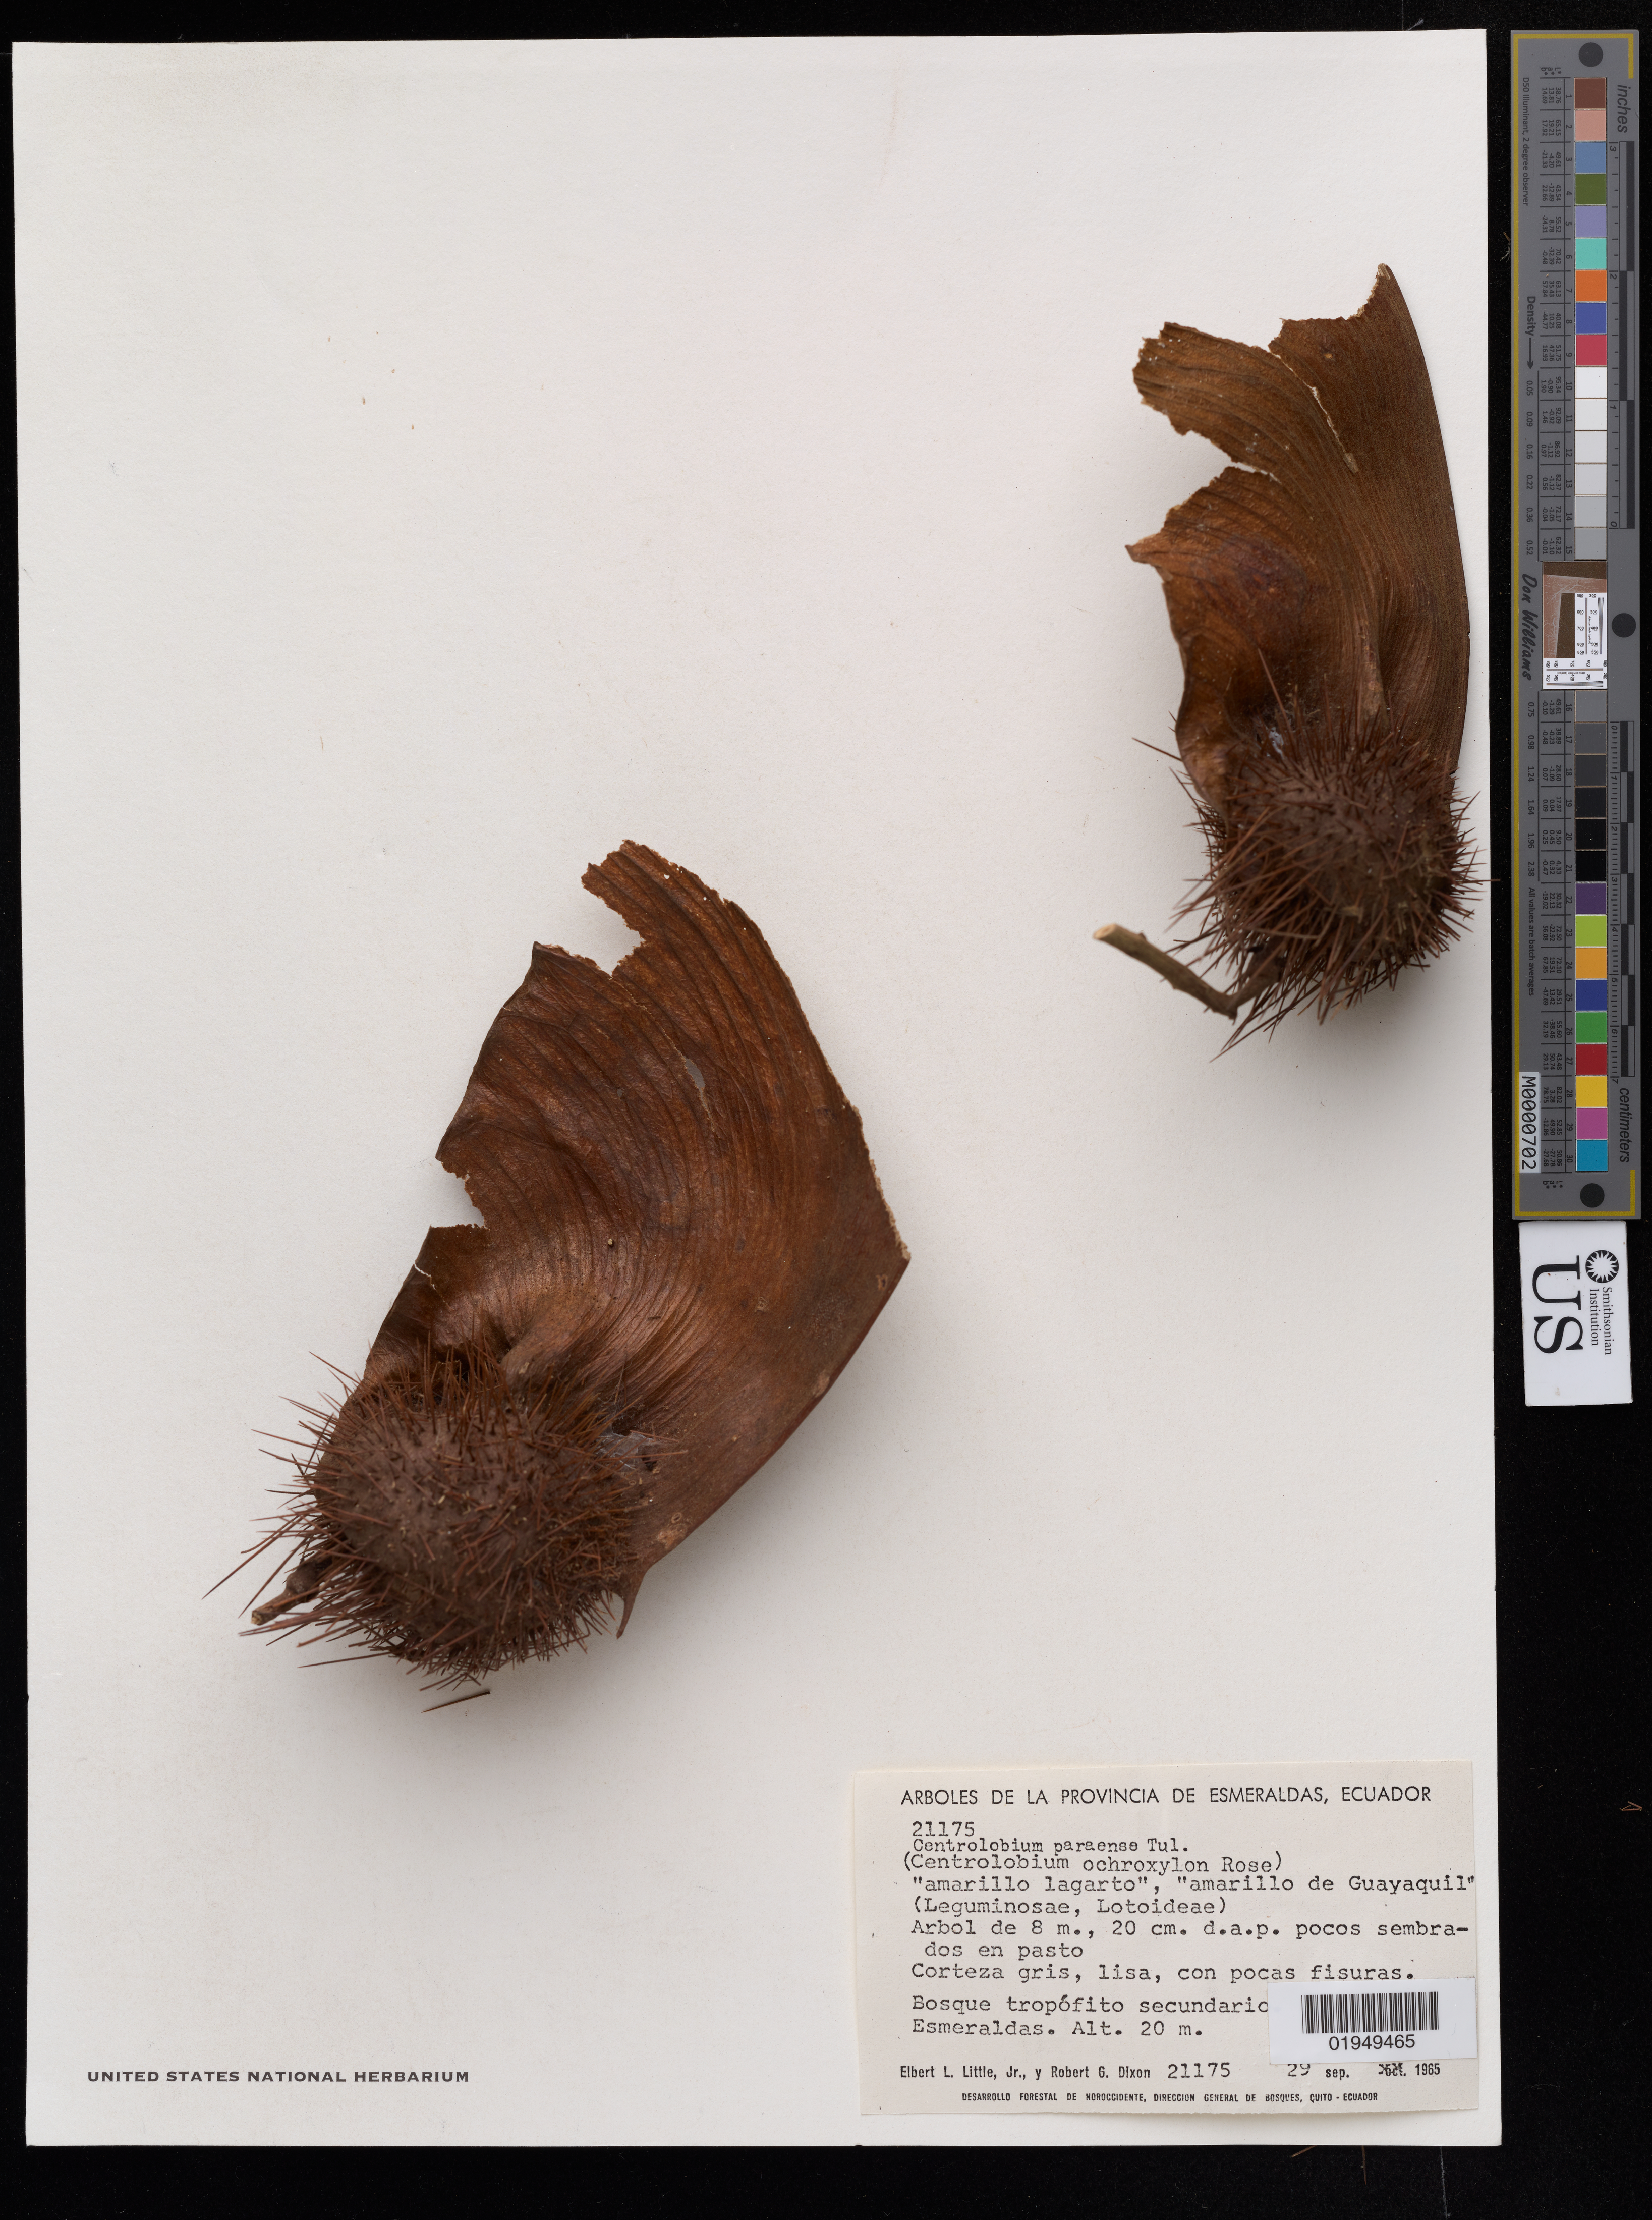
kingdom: Plantae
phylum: Tracheophyta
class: Magnoliopsida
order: Fabales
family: Fabaceae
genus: Centrolobium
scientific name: Centrolobium ochroxylum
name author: Rose ex Rudd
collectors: E. L. Little & R. G. Dixon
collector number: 21175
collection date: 1965-09-29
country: Ecuador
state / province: Esmeraldas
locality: Arboles de La Provincia de Esmeraldas, Corteza gris, lisa, bosque tropofito secundario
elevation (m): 20